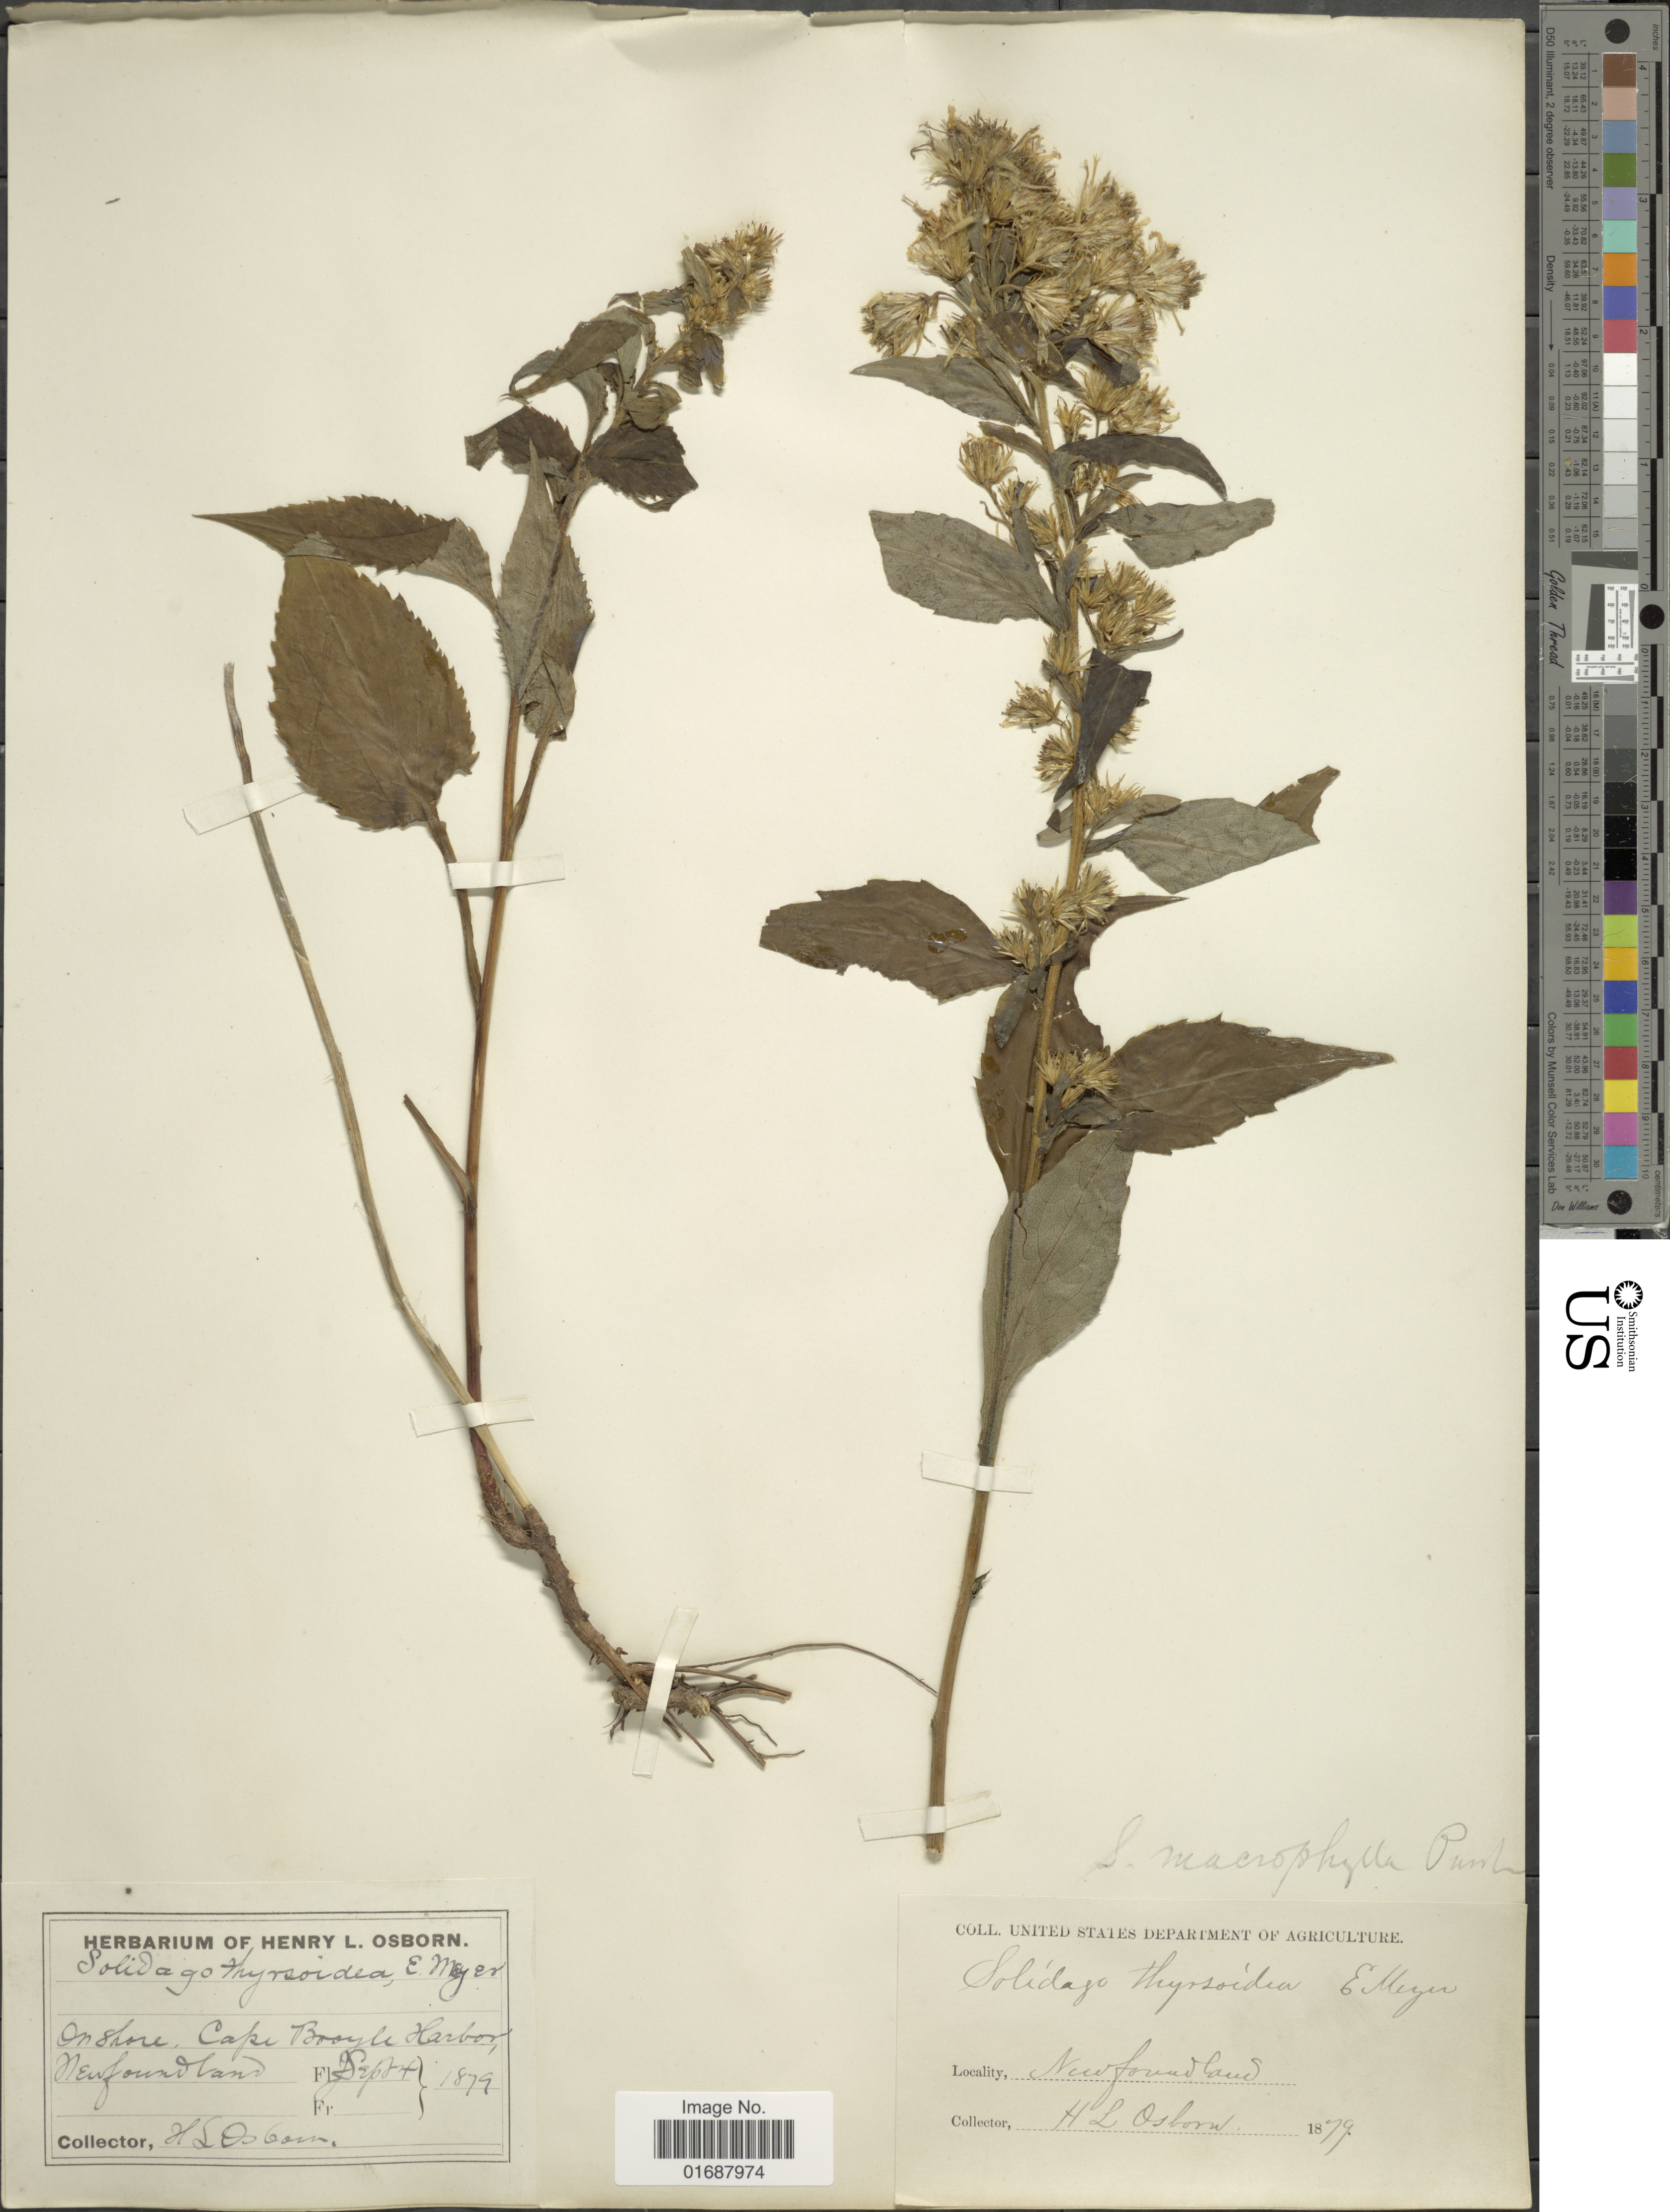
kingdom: Plantae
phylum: Tracheophyta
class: Magnoliopsida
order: Asterales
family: Asteraceae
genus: Solidago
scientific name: Solidago macrophylla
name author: Banks ex Pursh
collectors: H. Osborn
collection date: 1879-09-04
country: Canada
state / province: Newfoundland and Labrador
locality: Cape Booyle Harbor, Newfoundland.